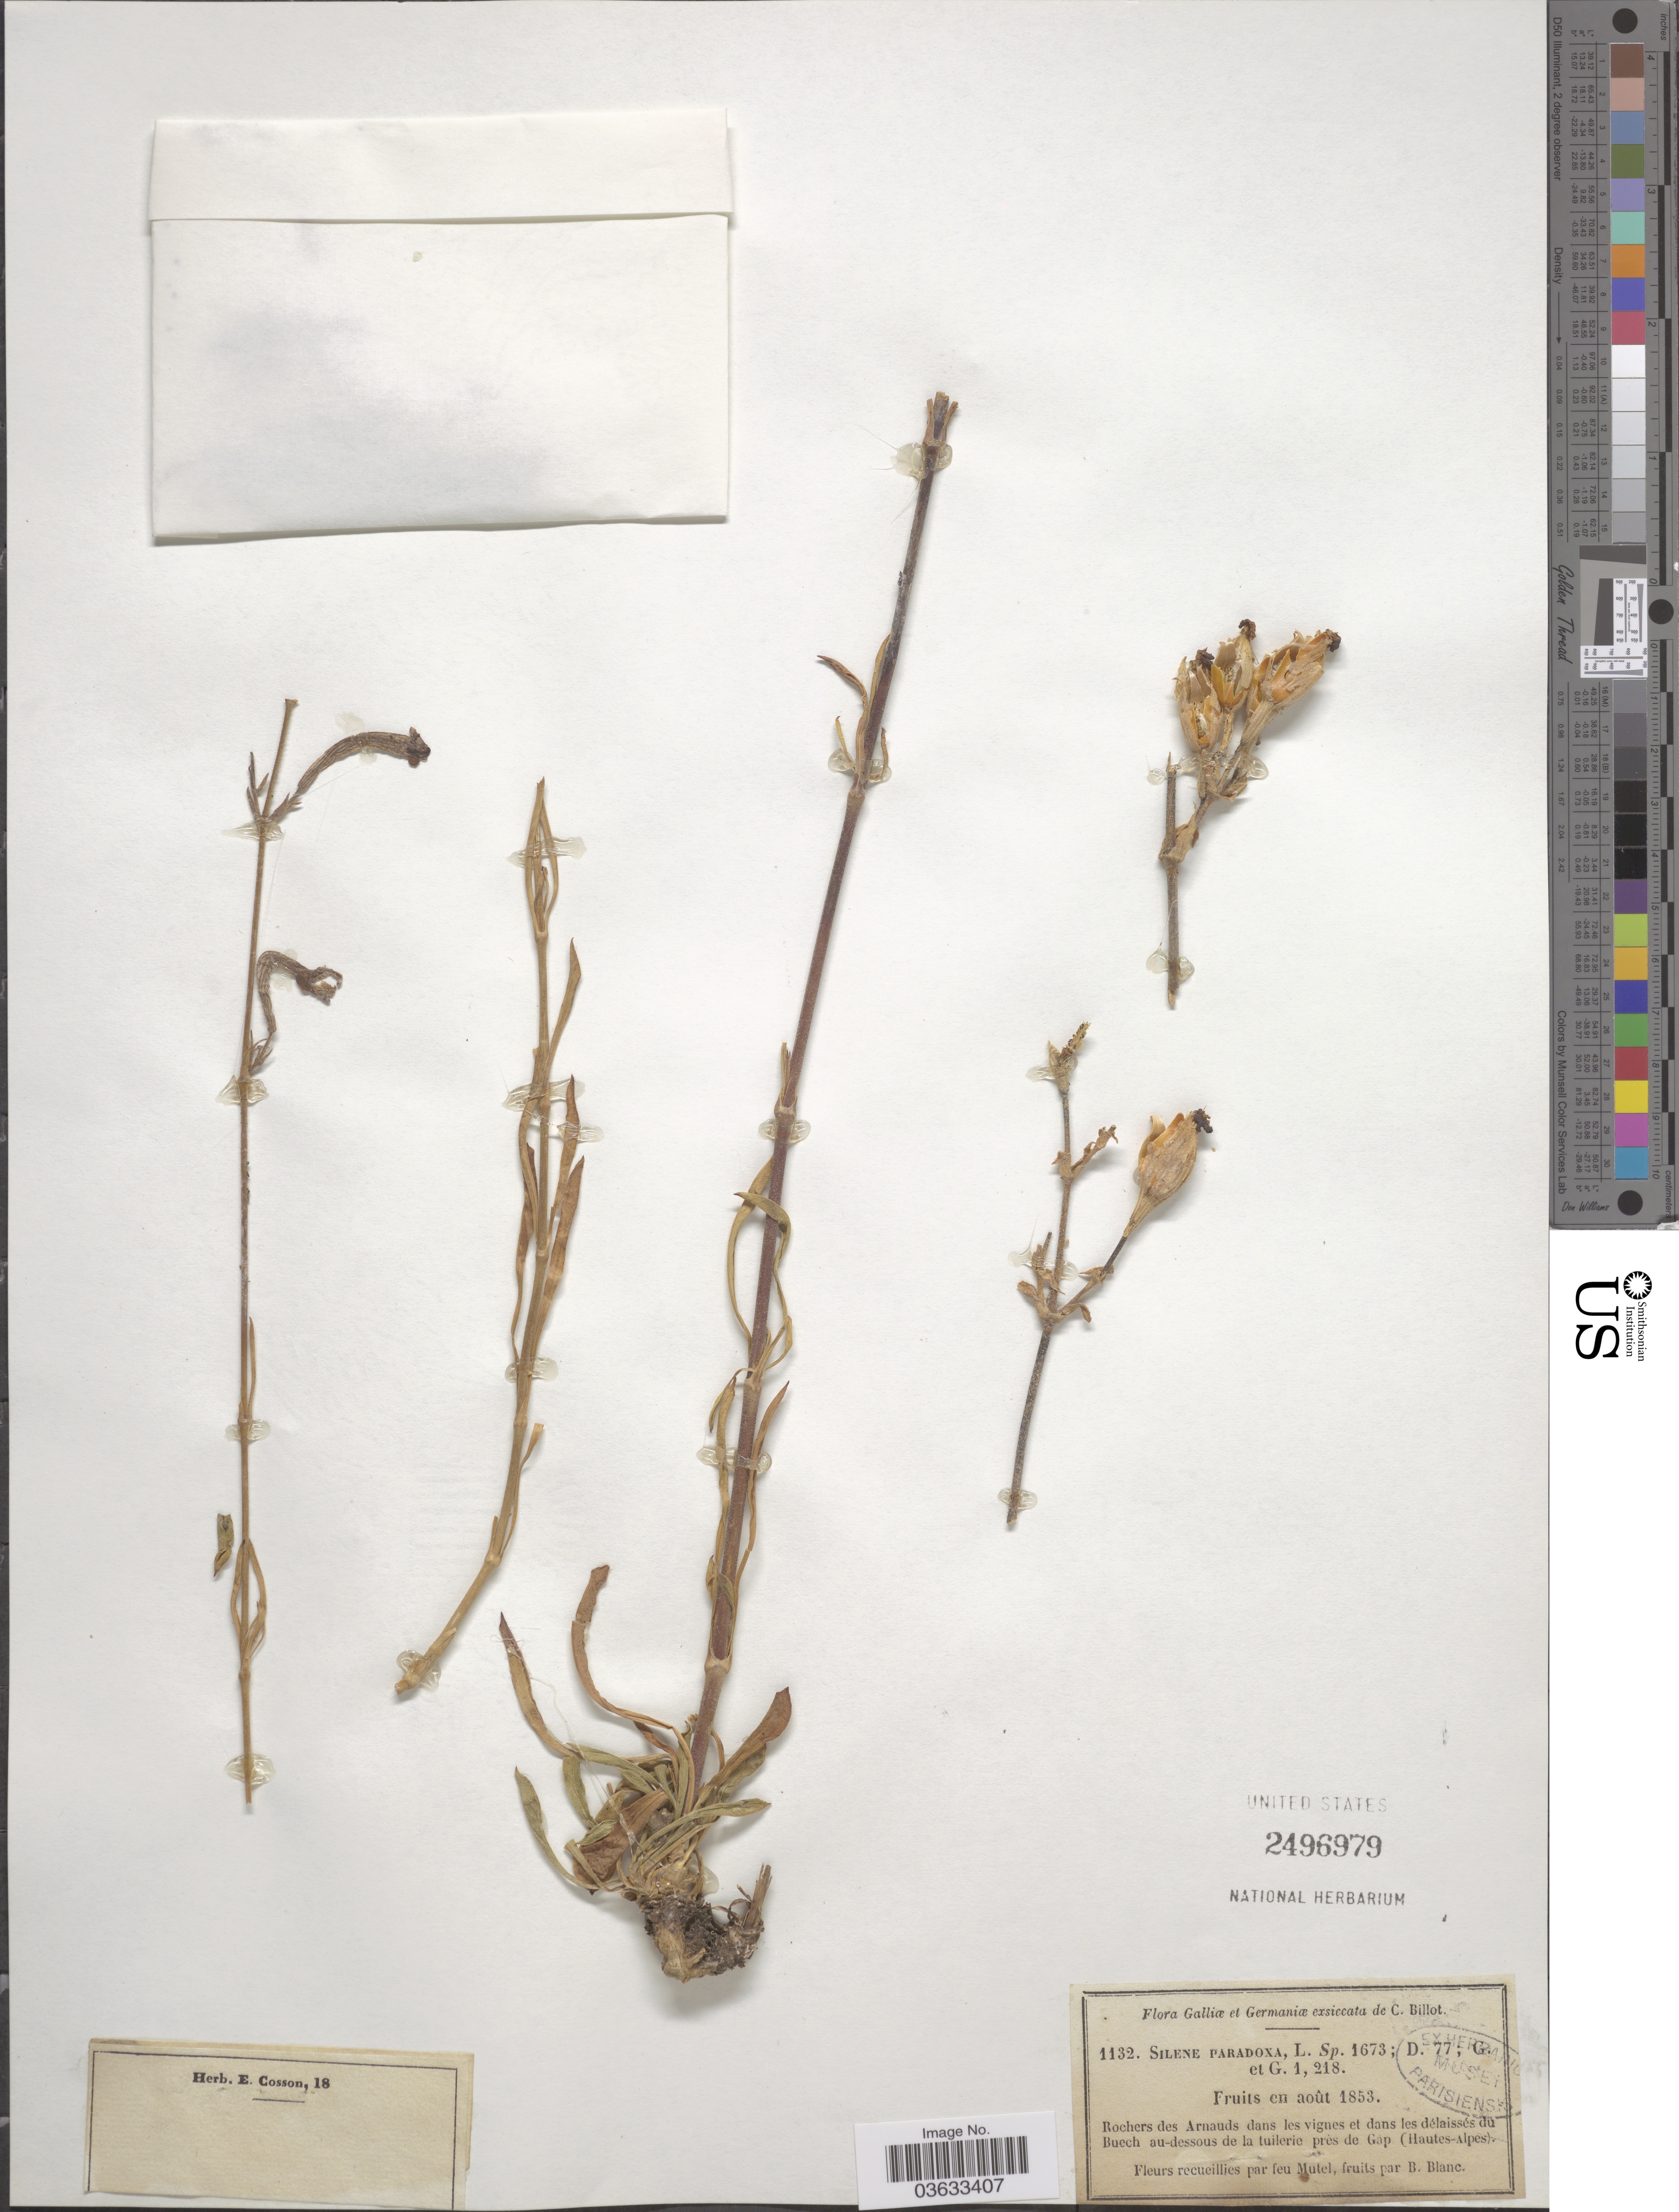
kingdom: Plantae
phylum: Tracheophyta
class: Magnoliopsida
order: Caryophyllales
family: Caryophyllaceae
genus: Silene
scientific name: Silene paradoxa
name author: L.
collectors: Mutel & B. Blanc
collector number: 1132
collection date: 1853-08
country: France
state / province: Provence-Alpes-Côte d'Azur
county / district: Hautes-Alpes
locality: Galliæ et Germaniæ. Rochers des Arnauds dans les vignes et dans les délaissés du Buech au-dessous de la tuilerie près de Gap (Hautes-Alpes).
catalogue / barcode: US 2496979